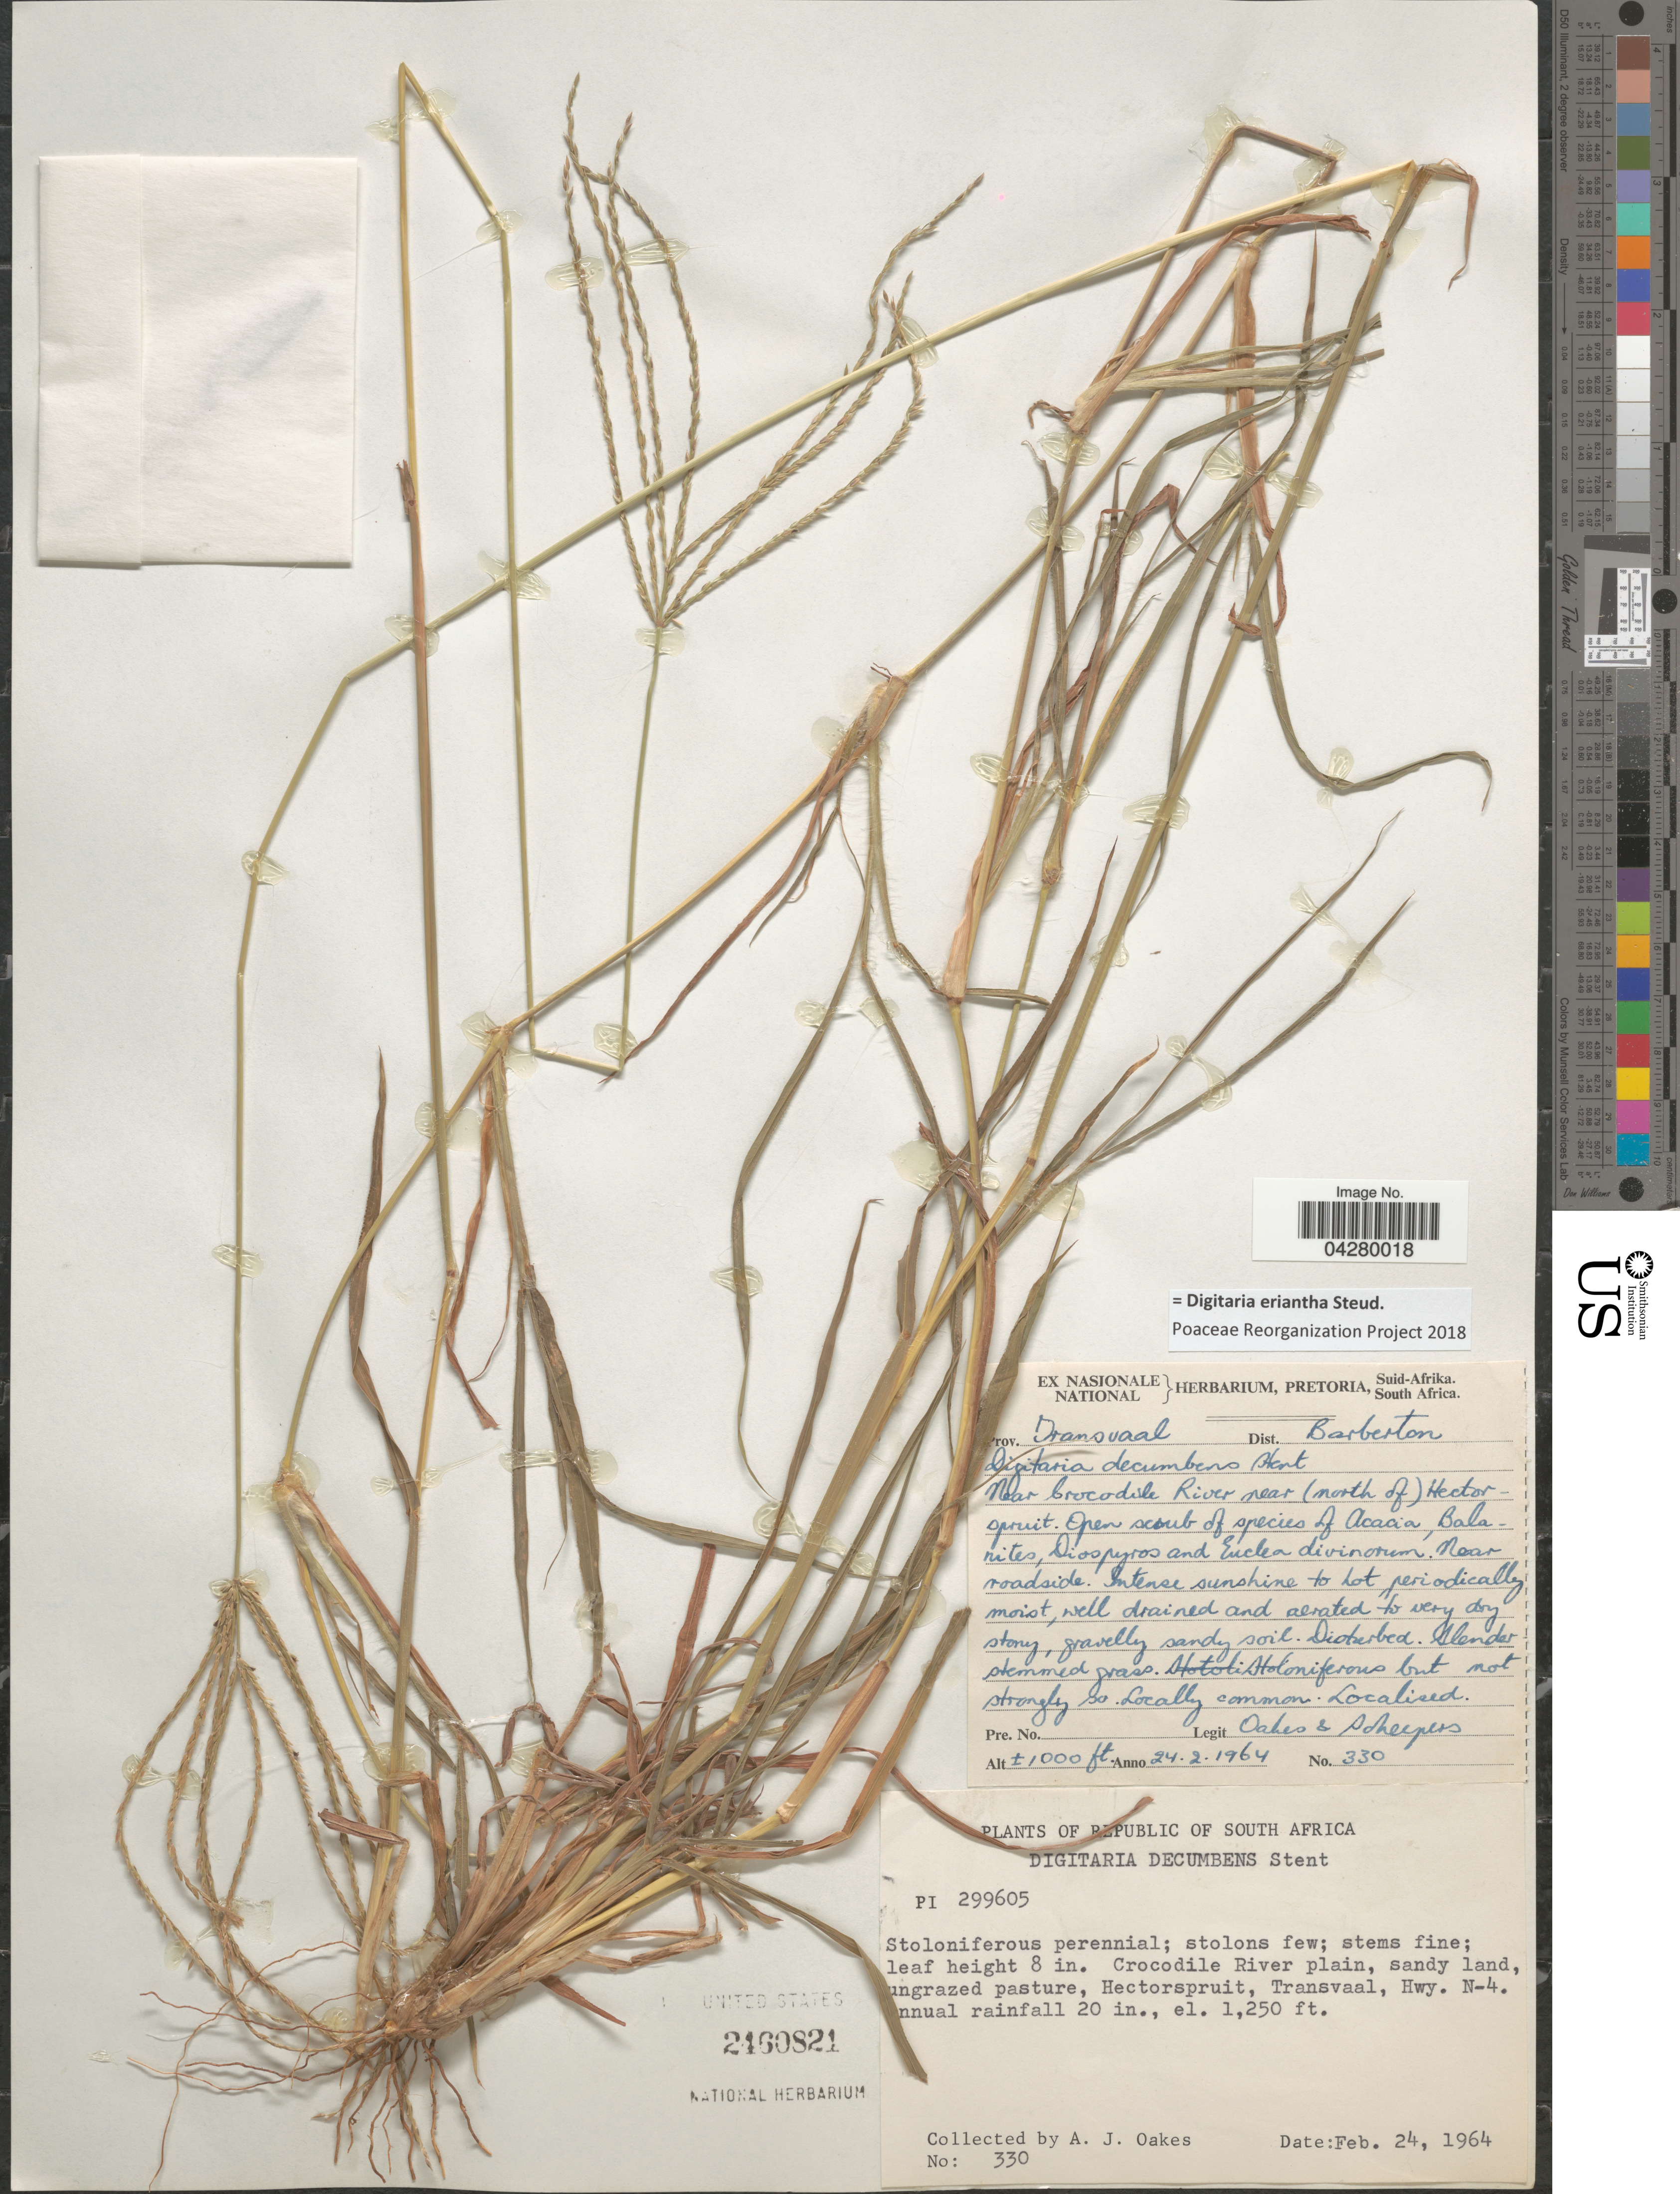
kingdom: Plantae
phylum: Tracheophyta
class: Liliopsida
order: Poales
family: Poaceae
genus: Digitaria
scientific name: Digitaria eriantha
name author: Steud.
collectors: A. Oakes & Scheepers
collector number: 330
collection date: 1964-02-24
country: South Africa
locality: Prov. Transvaal. Dist. Barberton. Near Crocodile River near (north of) Hectorspruit. Republic of South Africa. Crocodile River plain, Hwy. N-4.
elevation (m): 381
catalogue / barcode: US 2460821